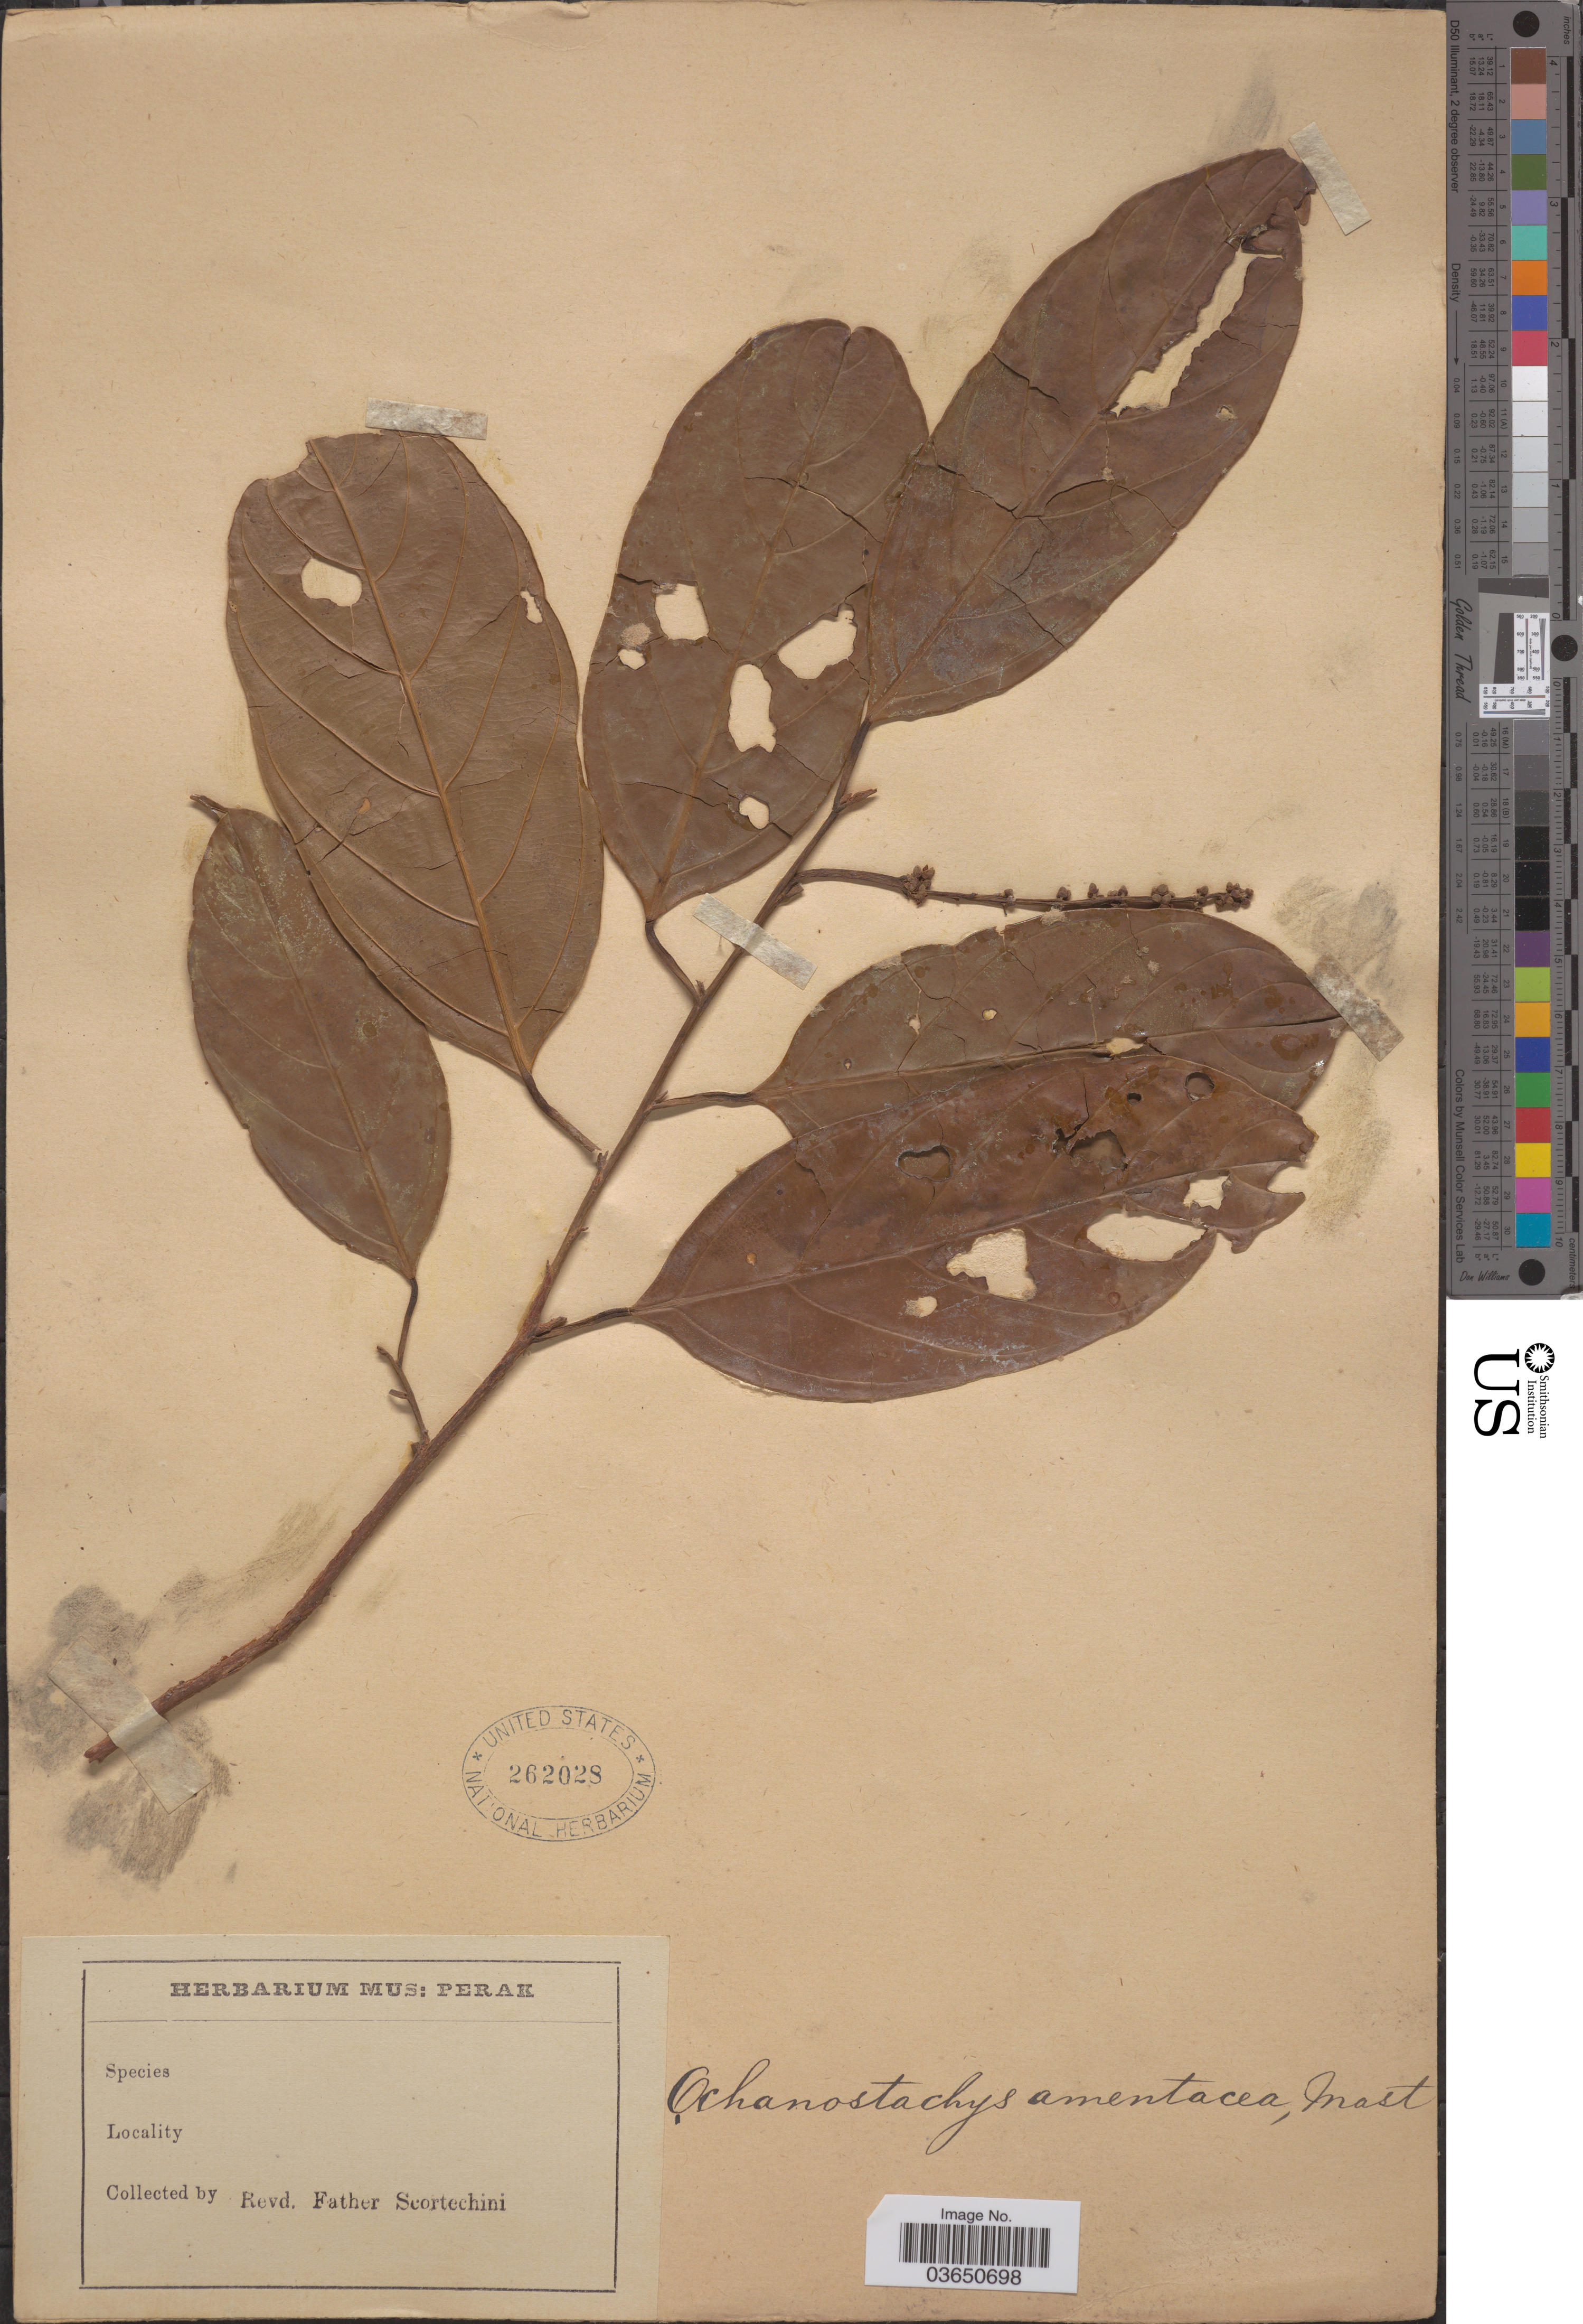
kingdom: Plantae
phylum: Tracheophyta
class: Magnoliopsida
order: Santalales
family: Coulaceae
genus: Ochanostachys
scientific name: Ochanostachys amentacea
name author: Mast.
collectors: Fr. Scortechini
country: Malaysia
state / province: Perak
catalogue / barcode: US 262028